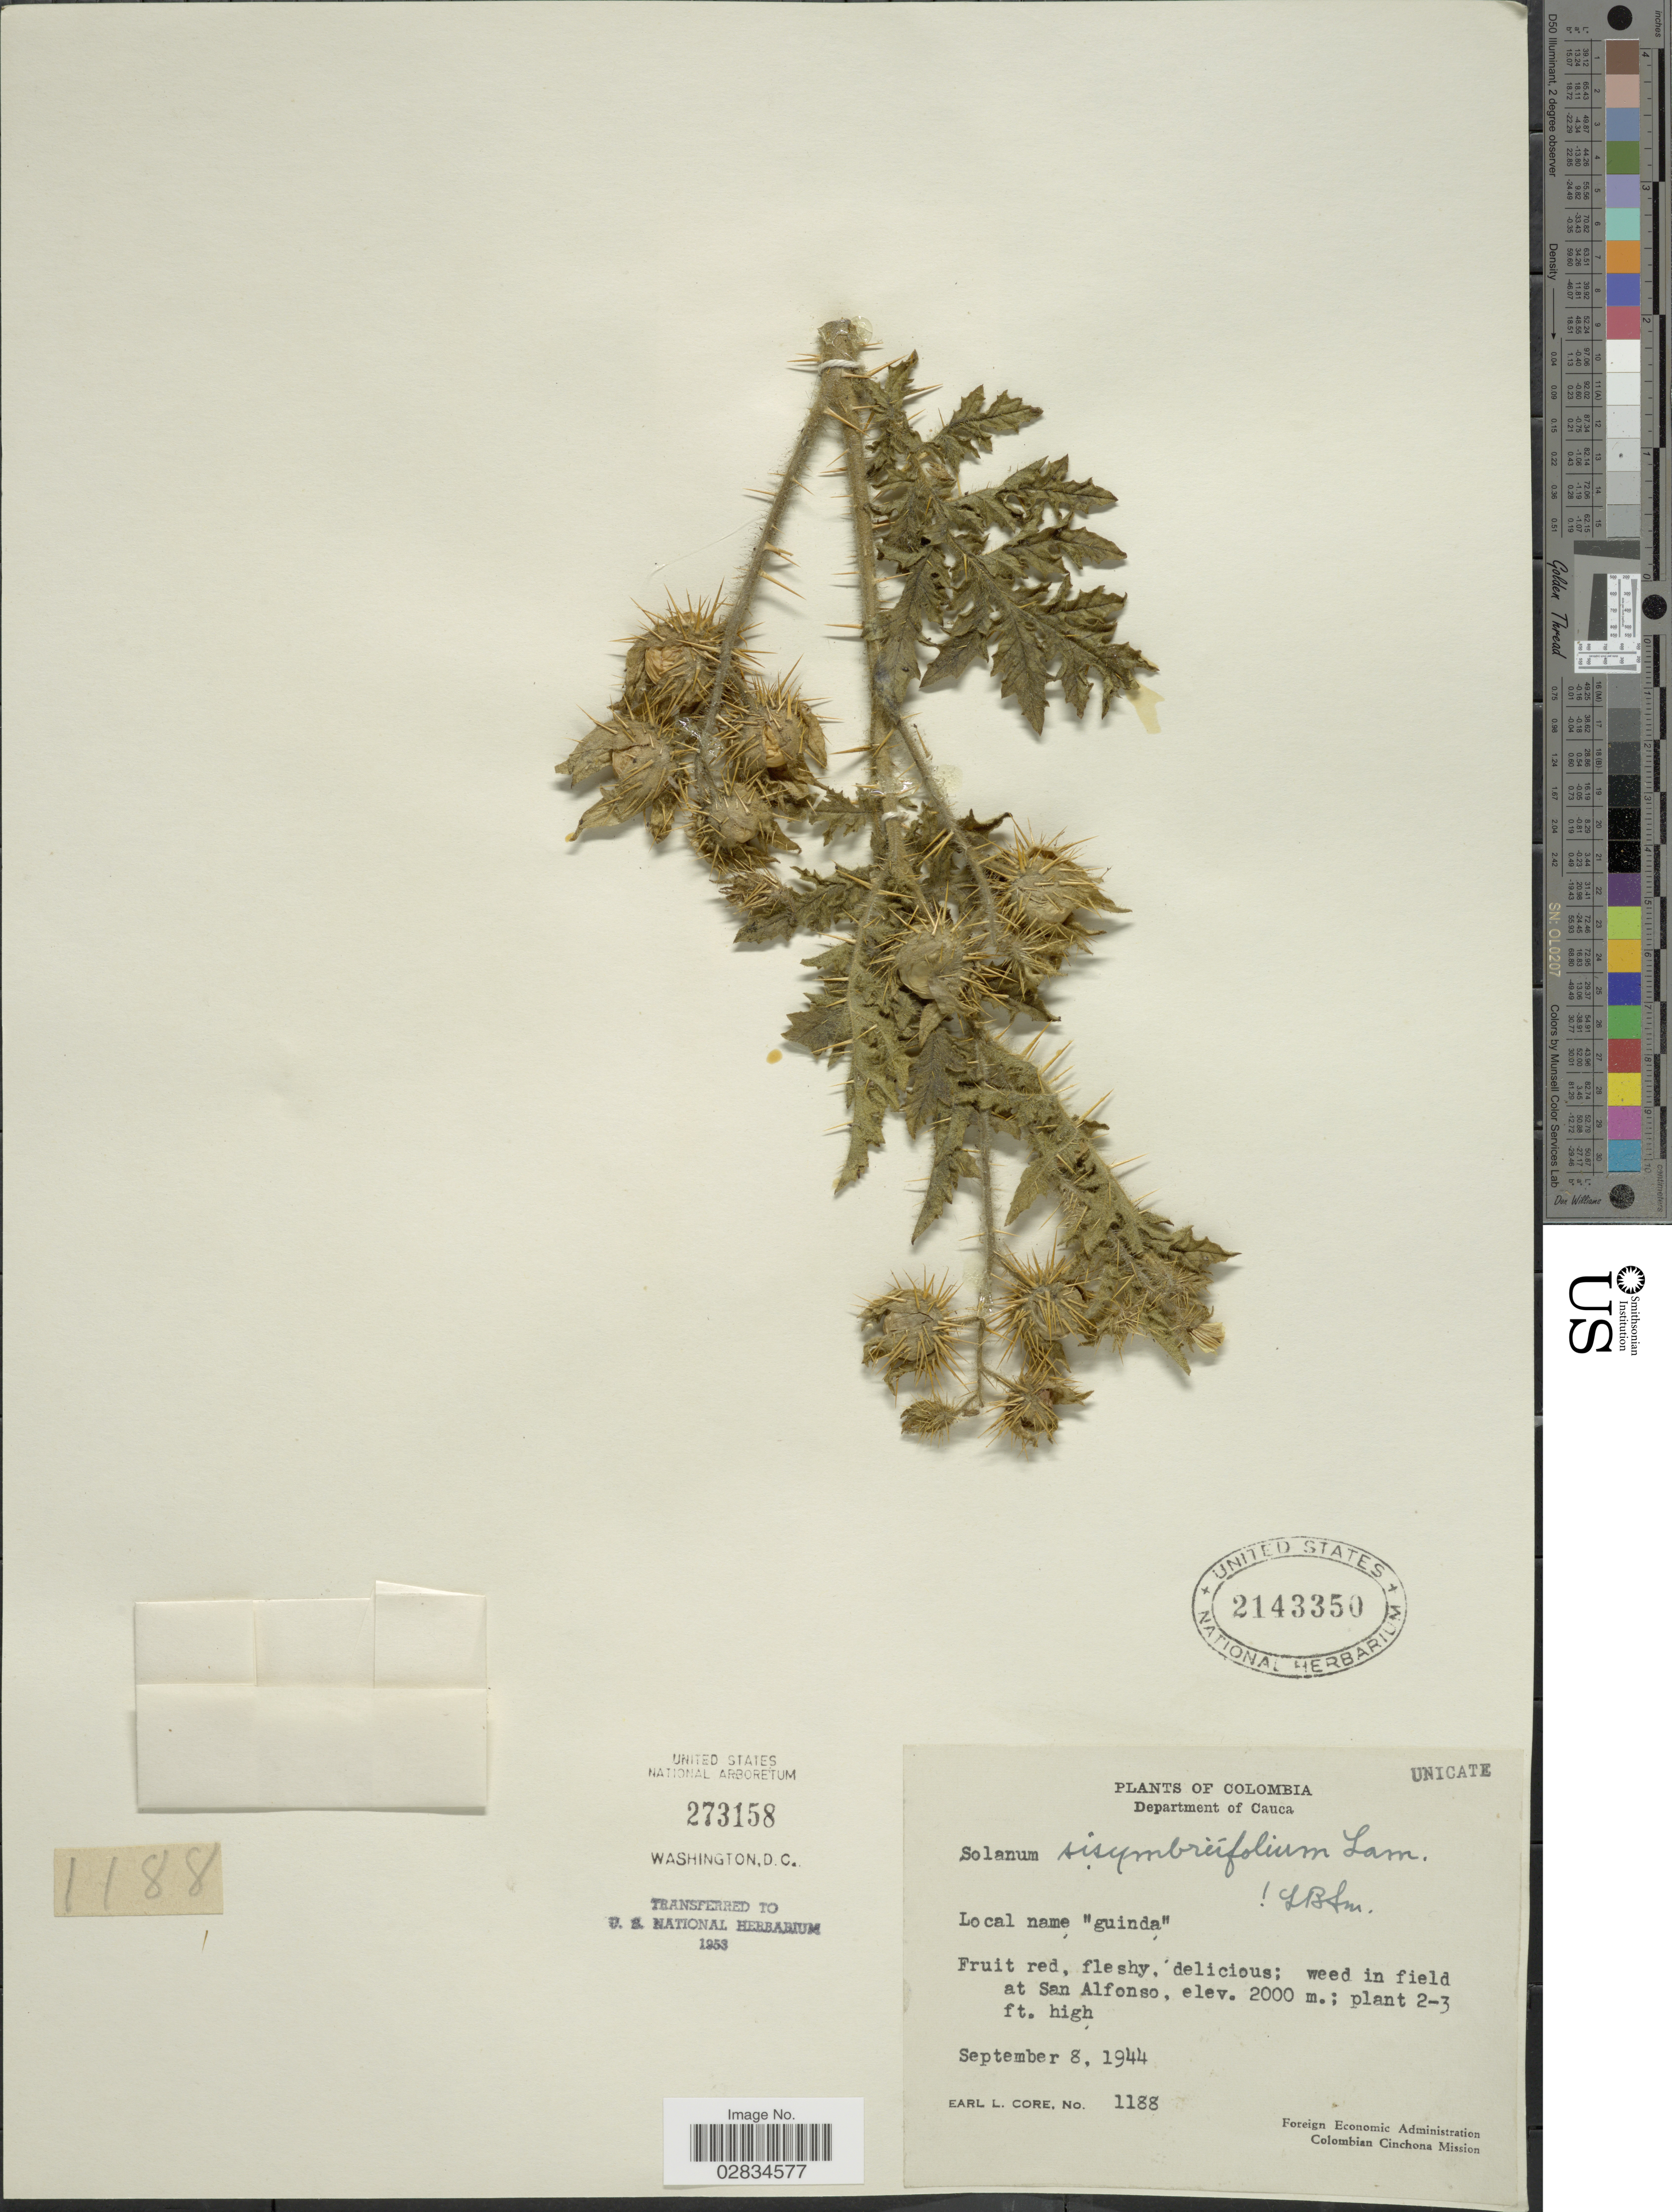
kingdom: Plantae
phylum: Tracheophyta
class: Magnoliopsida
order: Solanales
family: Solanaceae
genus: Solanum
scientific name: Solanum sisymbriifolium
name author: Lam.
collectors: E. L. Core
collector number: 1188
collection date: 1944-09-08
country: Colombia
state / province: Cauca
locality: Department of Cauca/ Weed in field at San Alfonso.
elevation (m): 2000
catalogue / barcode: US 2143350